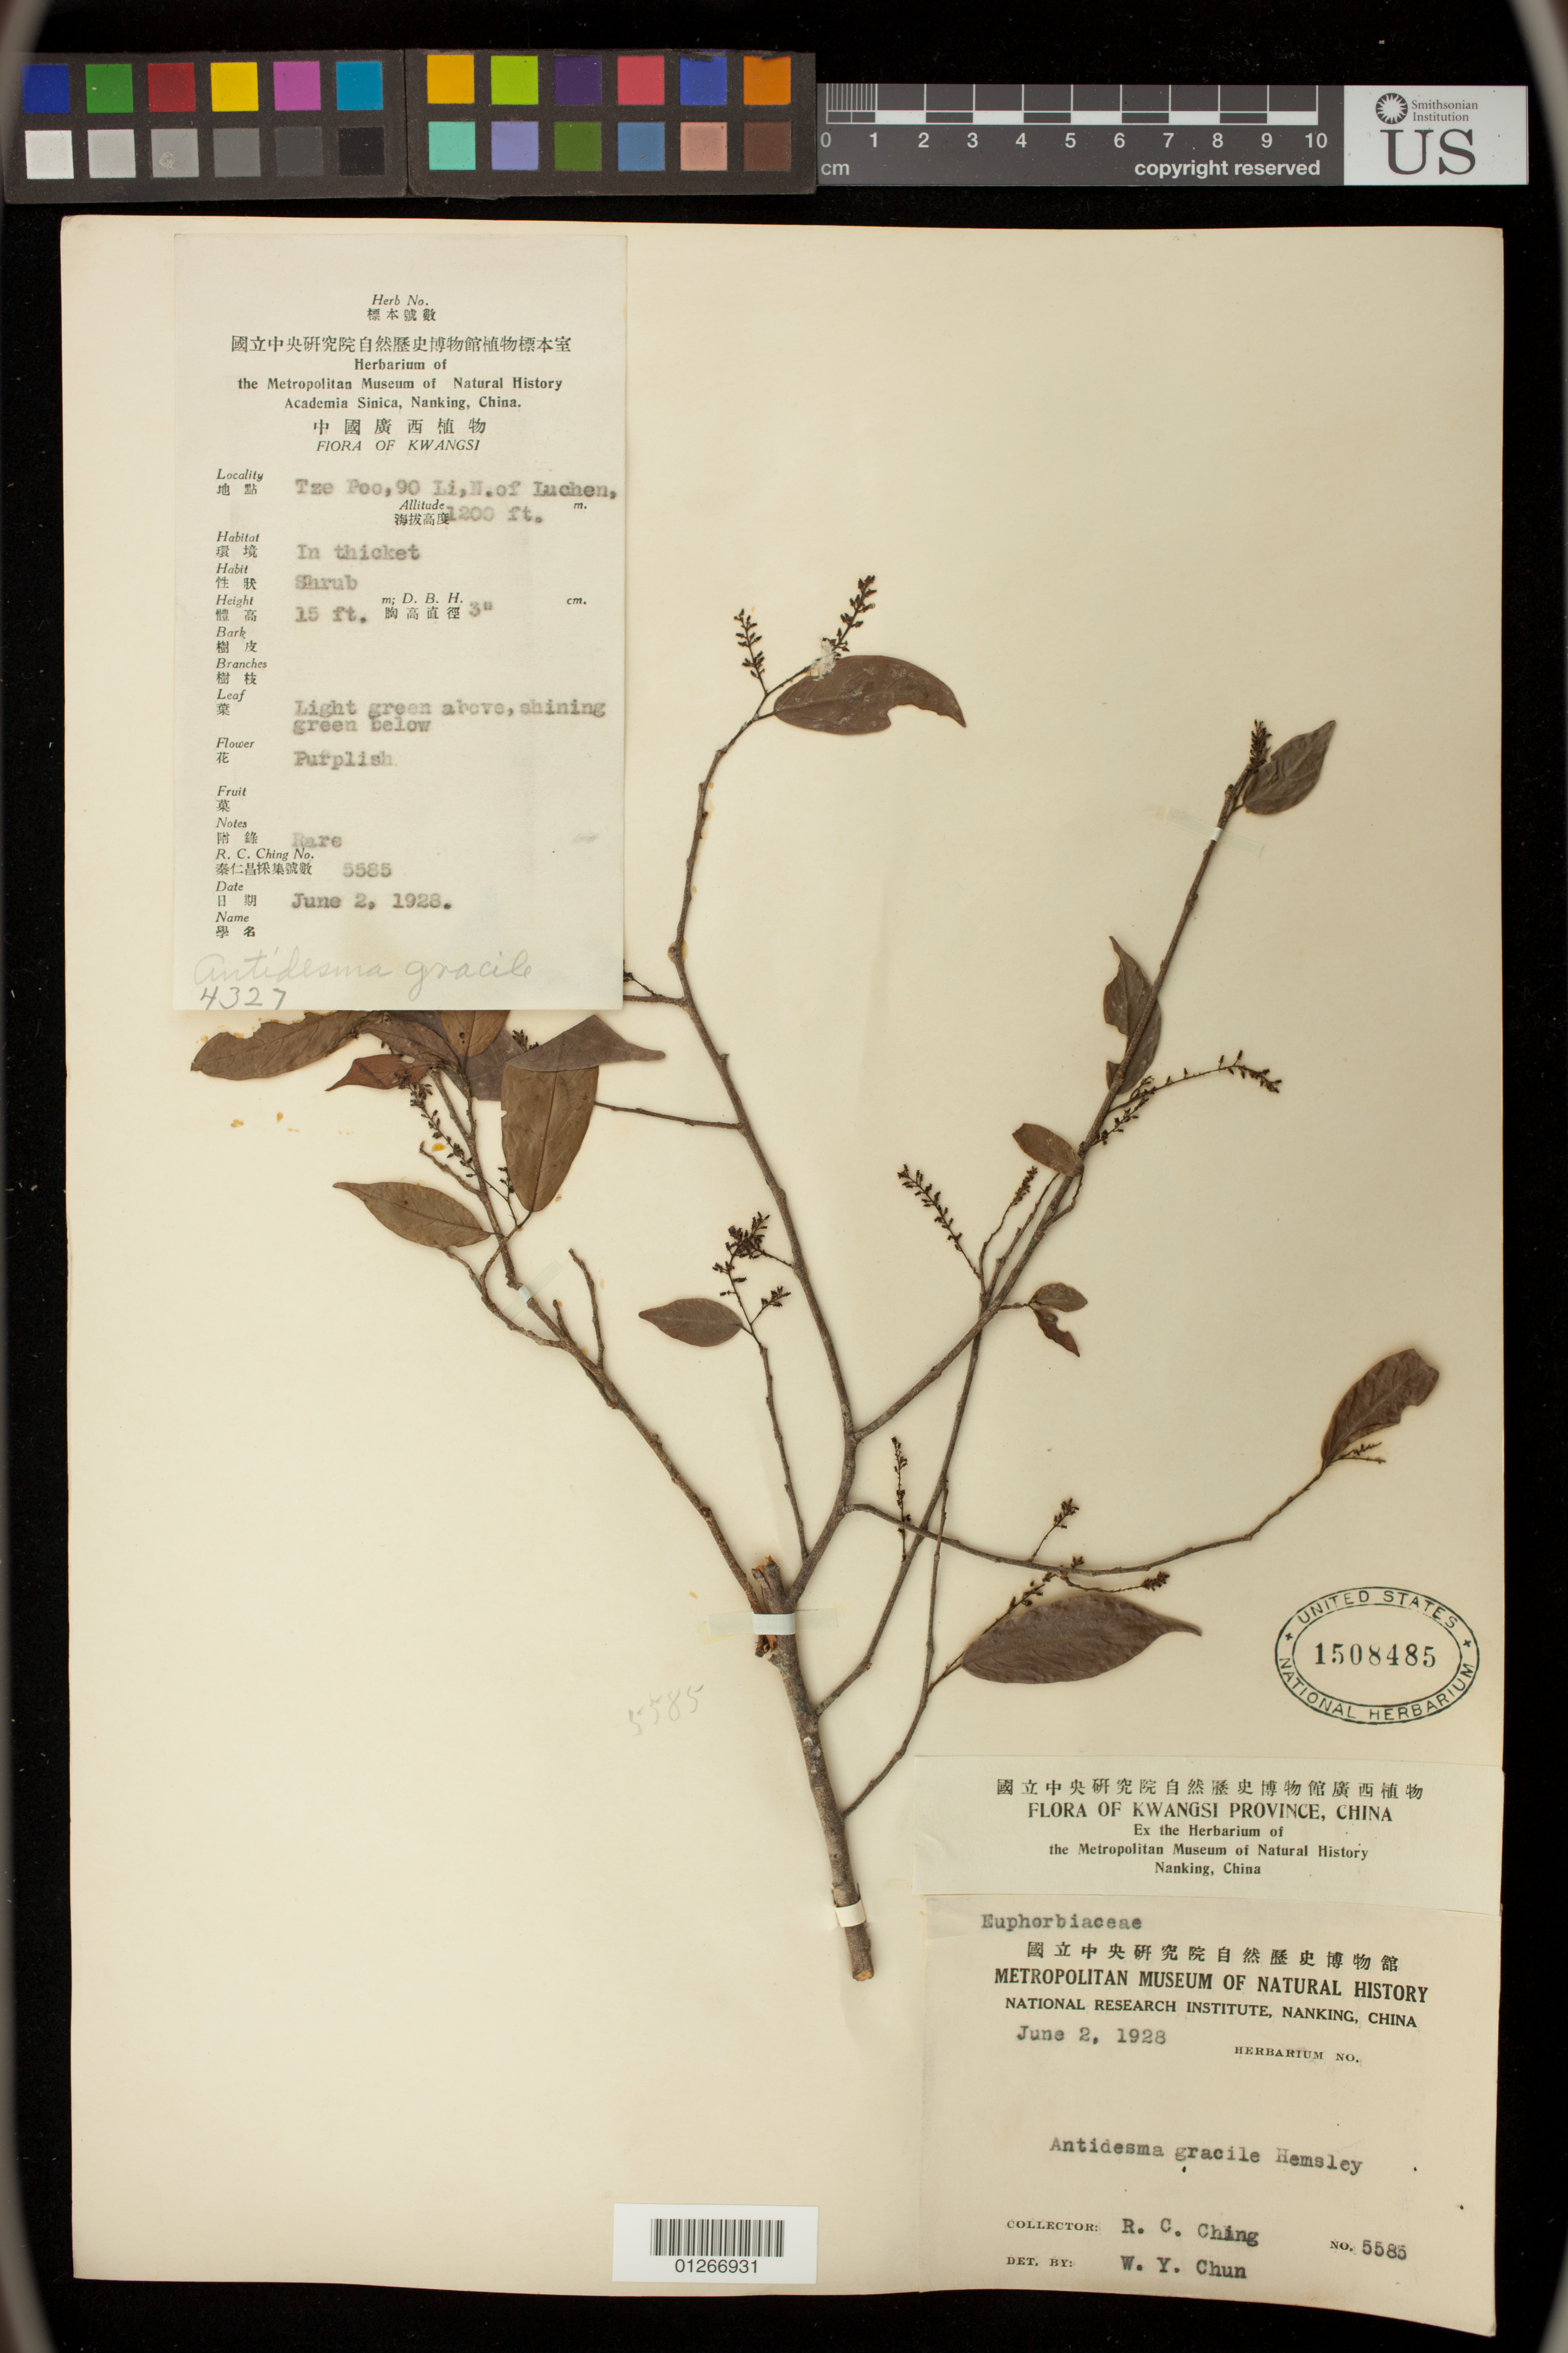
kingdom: Plantae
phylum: Tracheophyta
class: Magnoliopsida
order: Malpighiales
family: Phyllanthaceae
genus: Antidesma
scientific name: Antidesma gracile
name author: Hemsl.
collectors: R. C. Ching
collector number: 5585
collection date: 1928-06-02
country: China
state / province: Guangxi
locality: Tze Poo, 90 Li, N. of Luchen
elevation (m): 366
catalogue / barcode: US 1508485